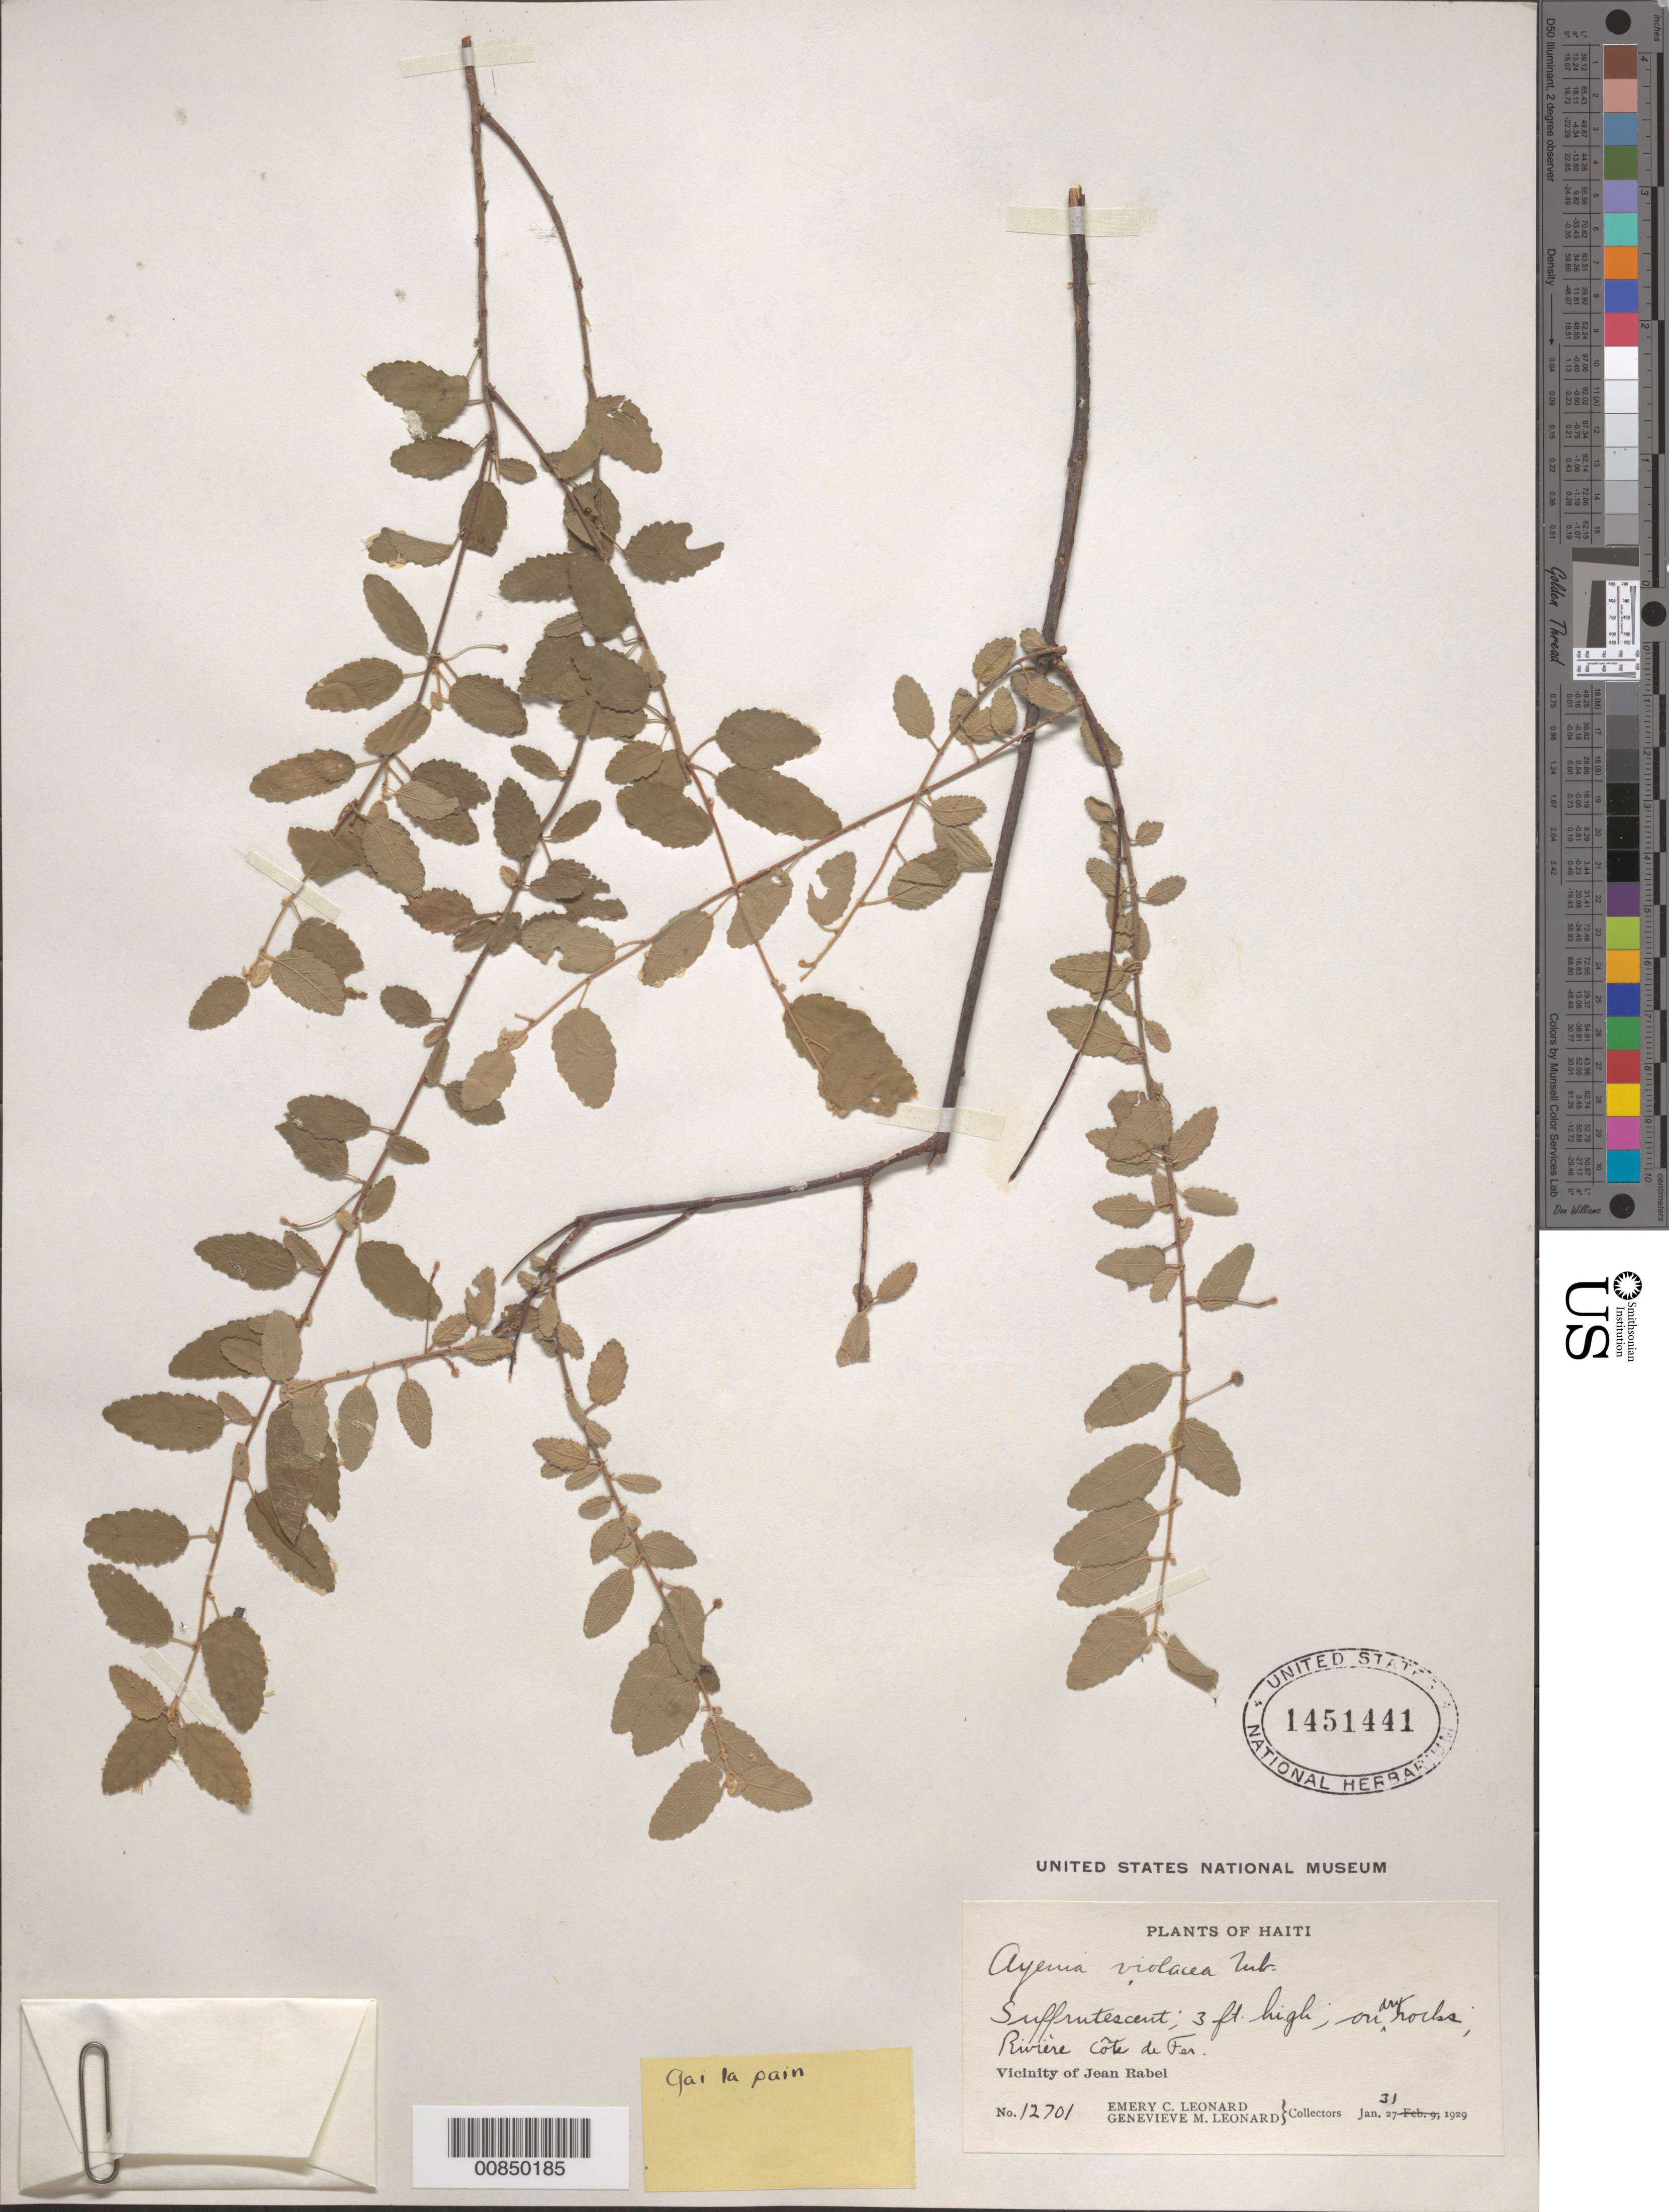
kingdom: Plantae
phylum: Tracheophyta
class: Magnoliopsida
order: Malvales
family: Malvaceae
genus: Ayenia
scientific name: Ayenia violacea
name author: Urb.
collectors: E. C. Leonard & G. M. Leonard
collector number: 12701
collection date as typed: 31 Jan 1929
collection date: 1929-01-31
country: Haiti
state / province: Nord-Ouest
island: Hispaniola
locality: Vicinity of Jean Rabel, Rivière Côte de Fer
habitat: On dry rocks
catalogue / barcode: US 1451441